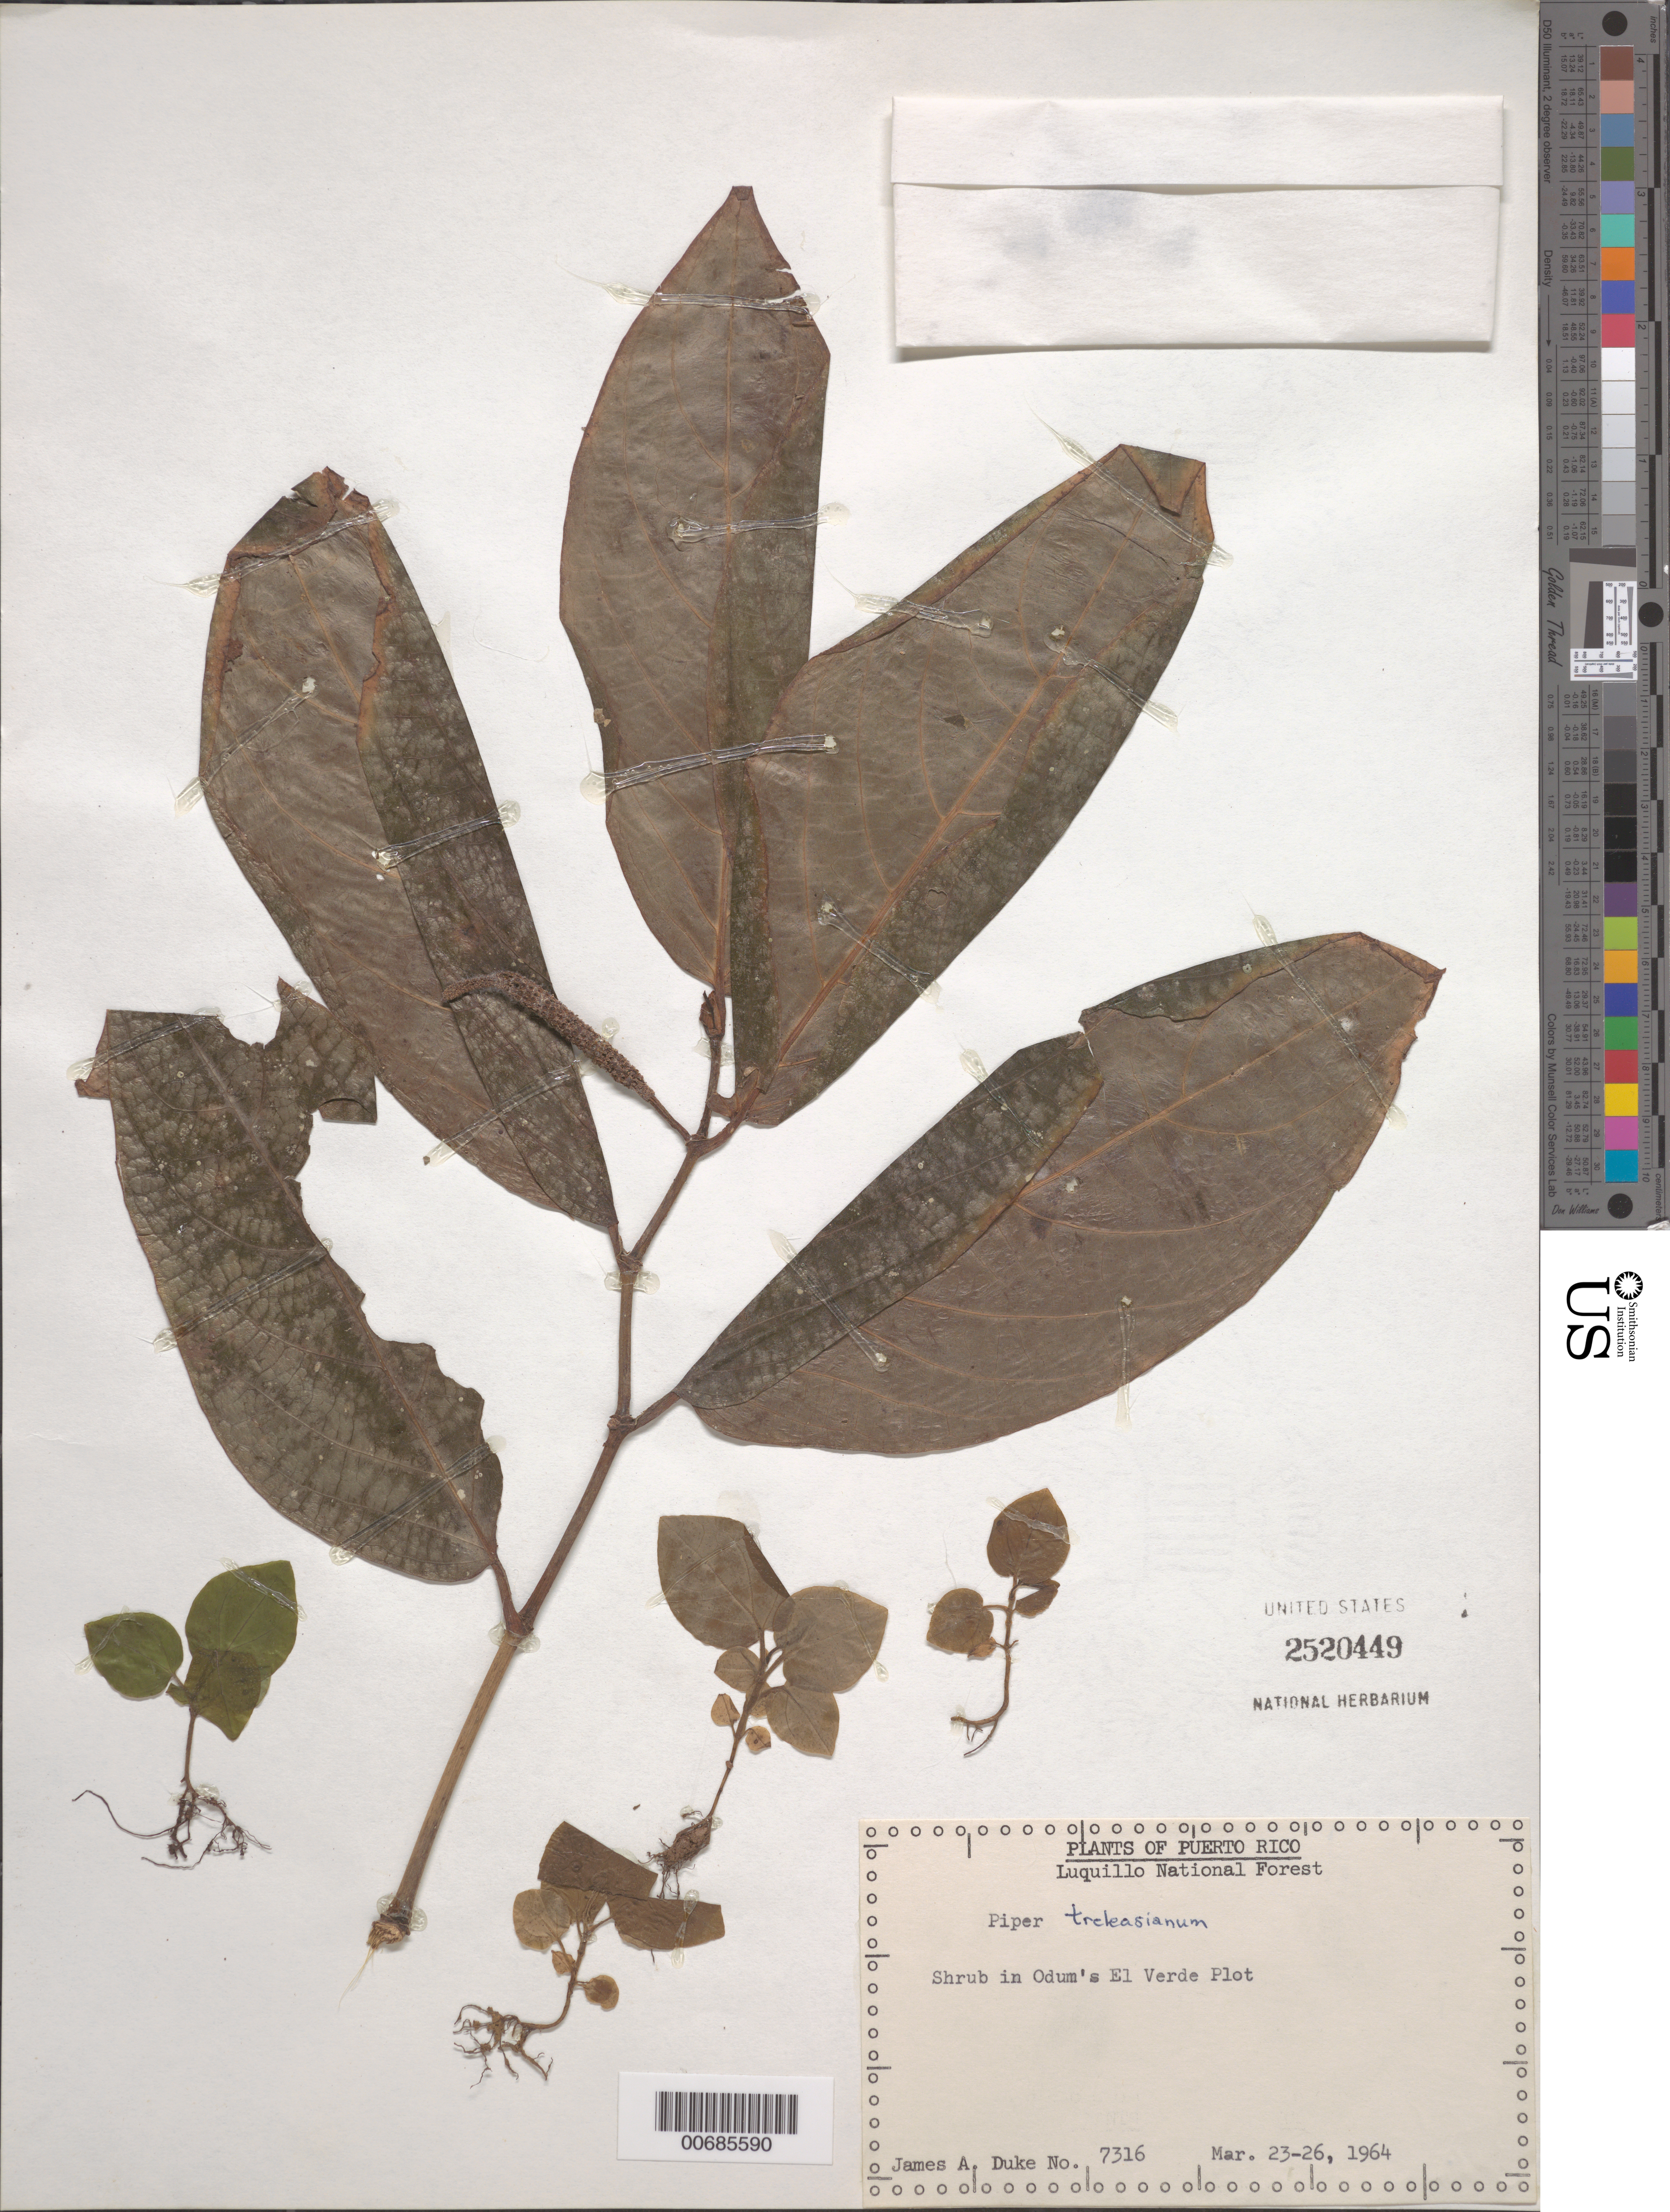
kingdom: Plantae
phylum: Tracheophyta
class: Magnoliopsida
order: Piperales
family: Piperaceae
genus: Piper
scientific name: Piper treleaseanum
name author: Britton & P. Wilson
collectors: J. A. Duke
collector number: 7316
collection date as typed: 23 Mar 1964 to 26 Mar 1964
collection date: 1964-03-23/1964-03-26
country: Puerto Rico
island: Greater Antilles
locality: Shrub in Odum's El Verde Plot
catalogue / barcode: US 2520449